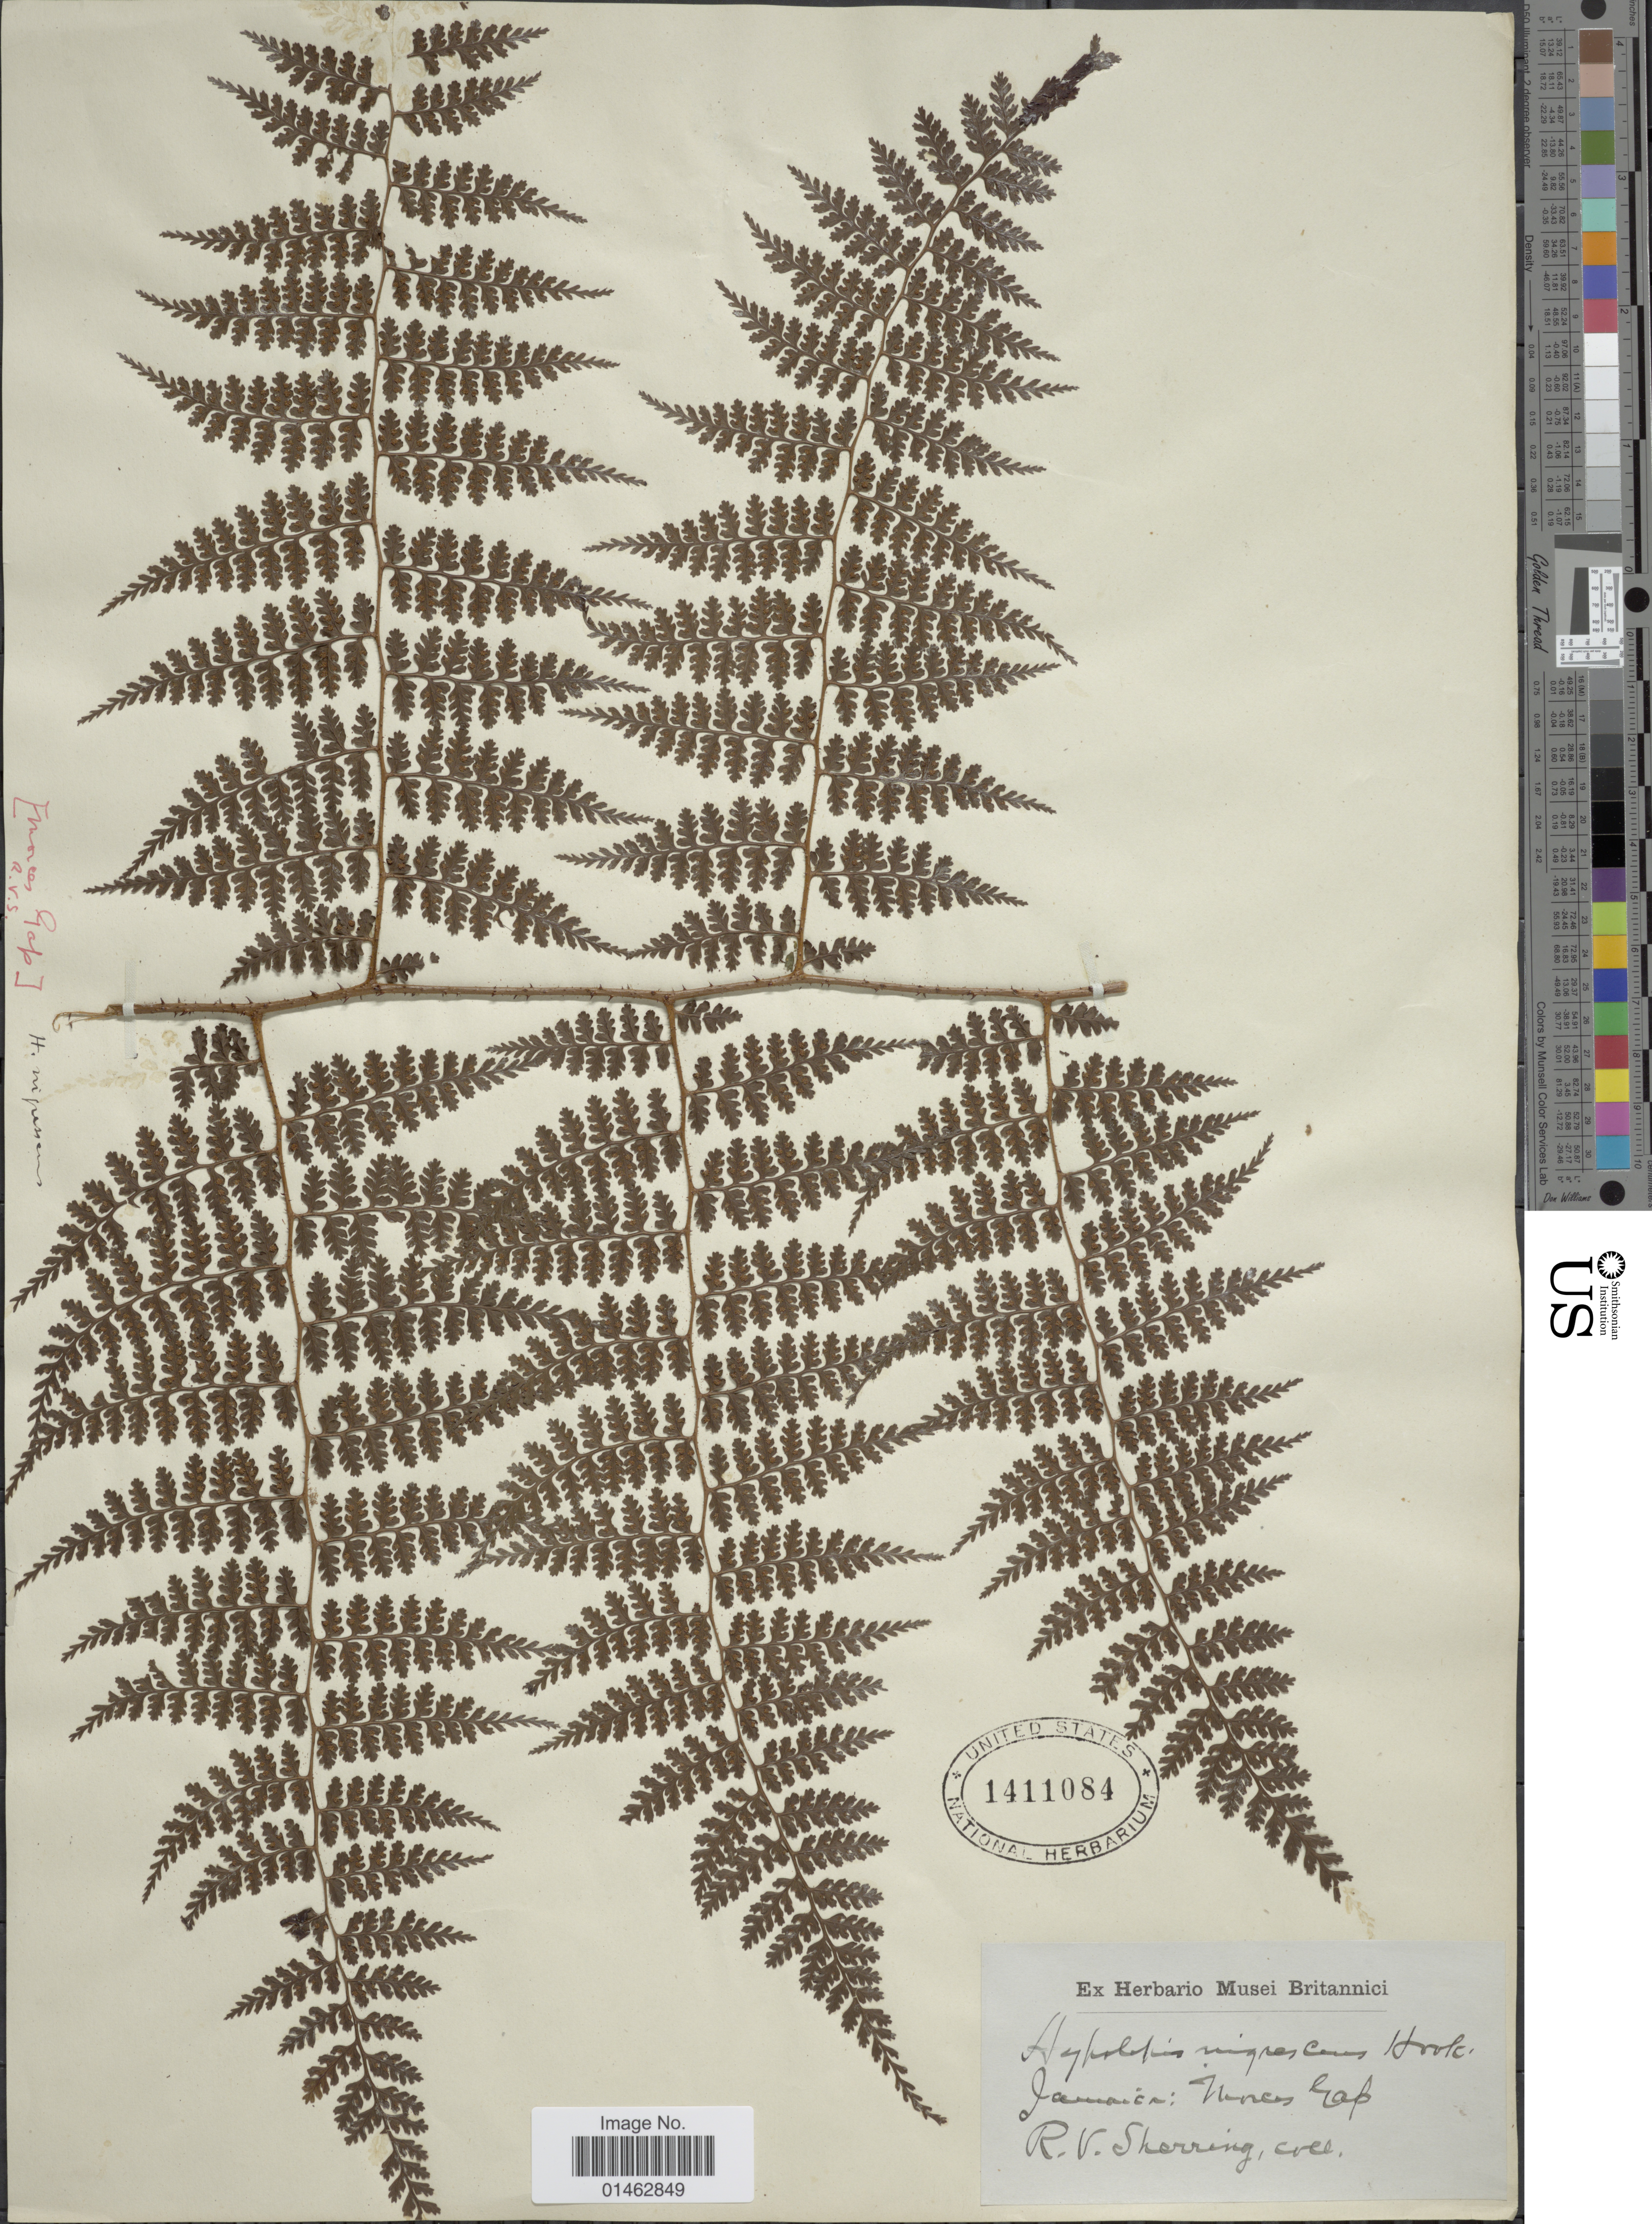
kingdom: Plantae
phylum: Tracheophyta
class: Polypodiopsida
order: Polypodiales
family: Dennstaedtiaceae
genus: Hypolepis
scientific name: Hypolepis nigrescens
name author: Hook.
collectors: R. Sherring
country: Jamaica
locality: Morces Gap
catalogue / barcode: US 1411084